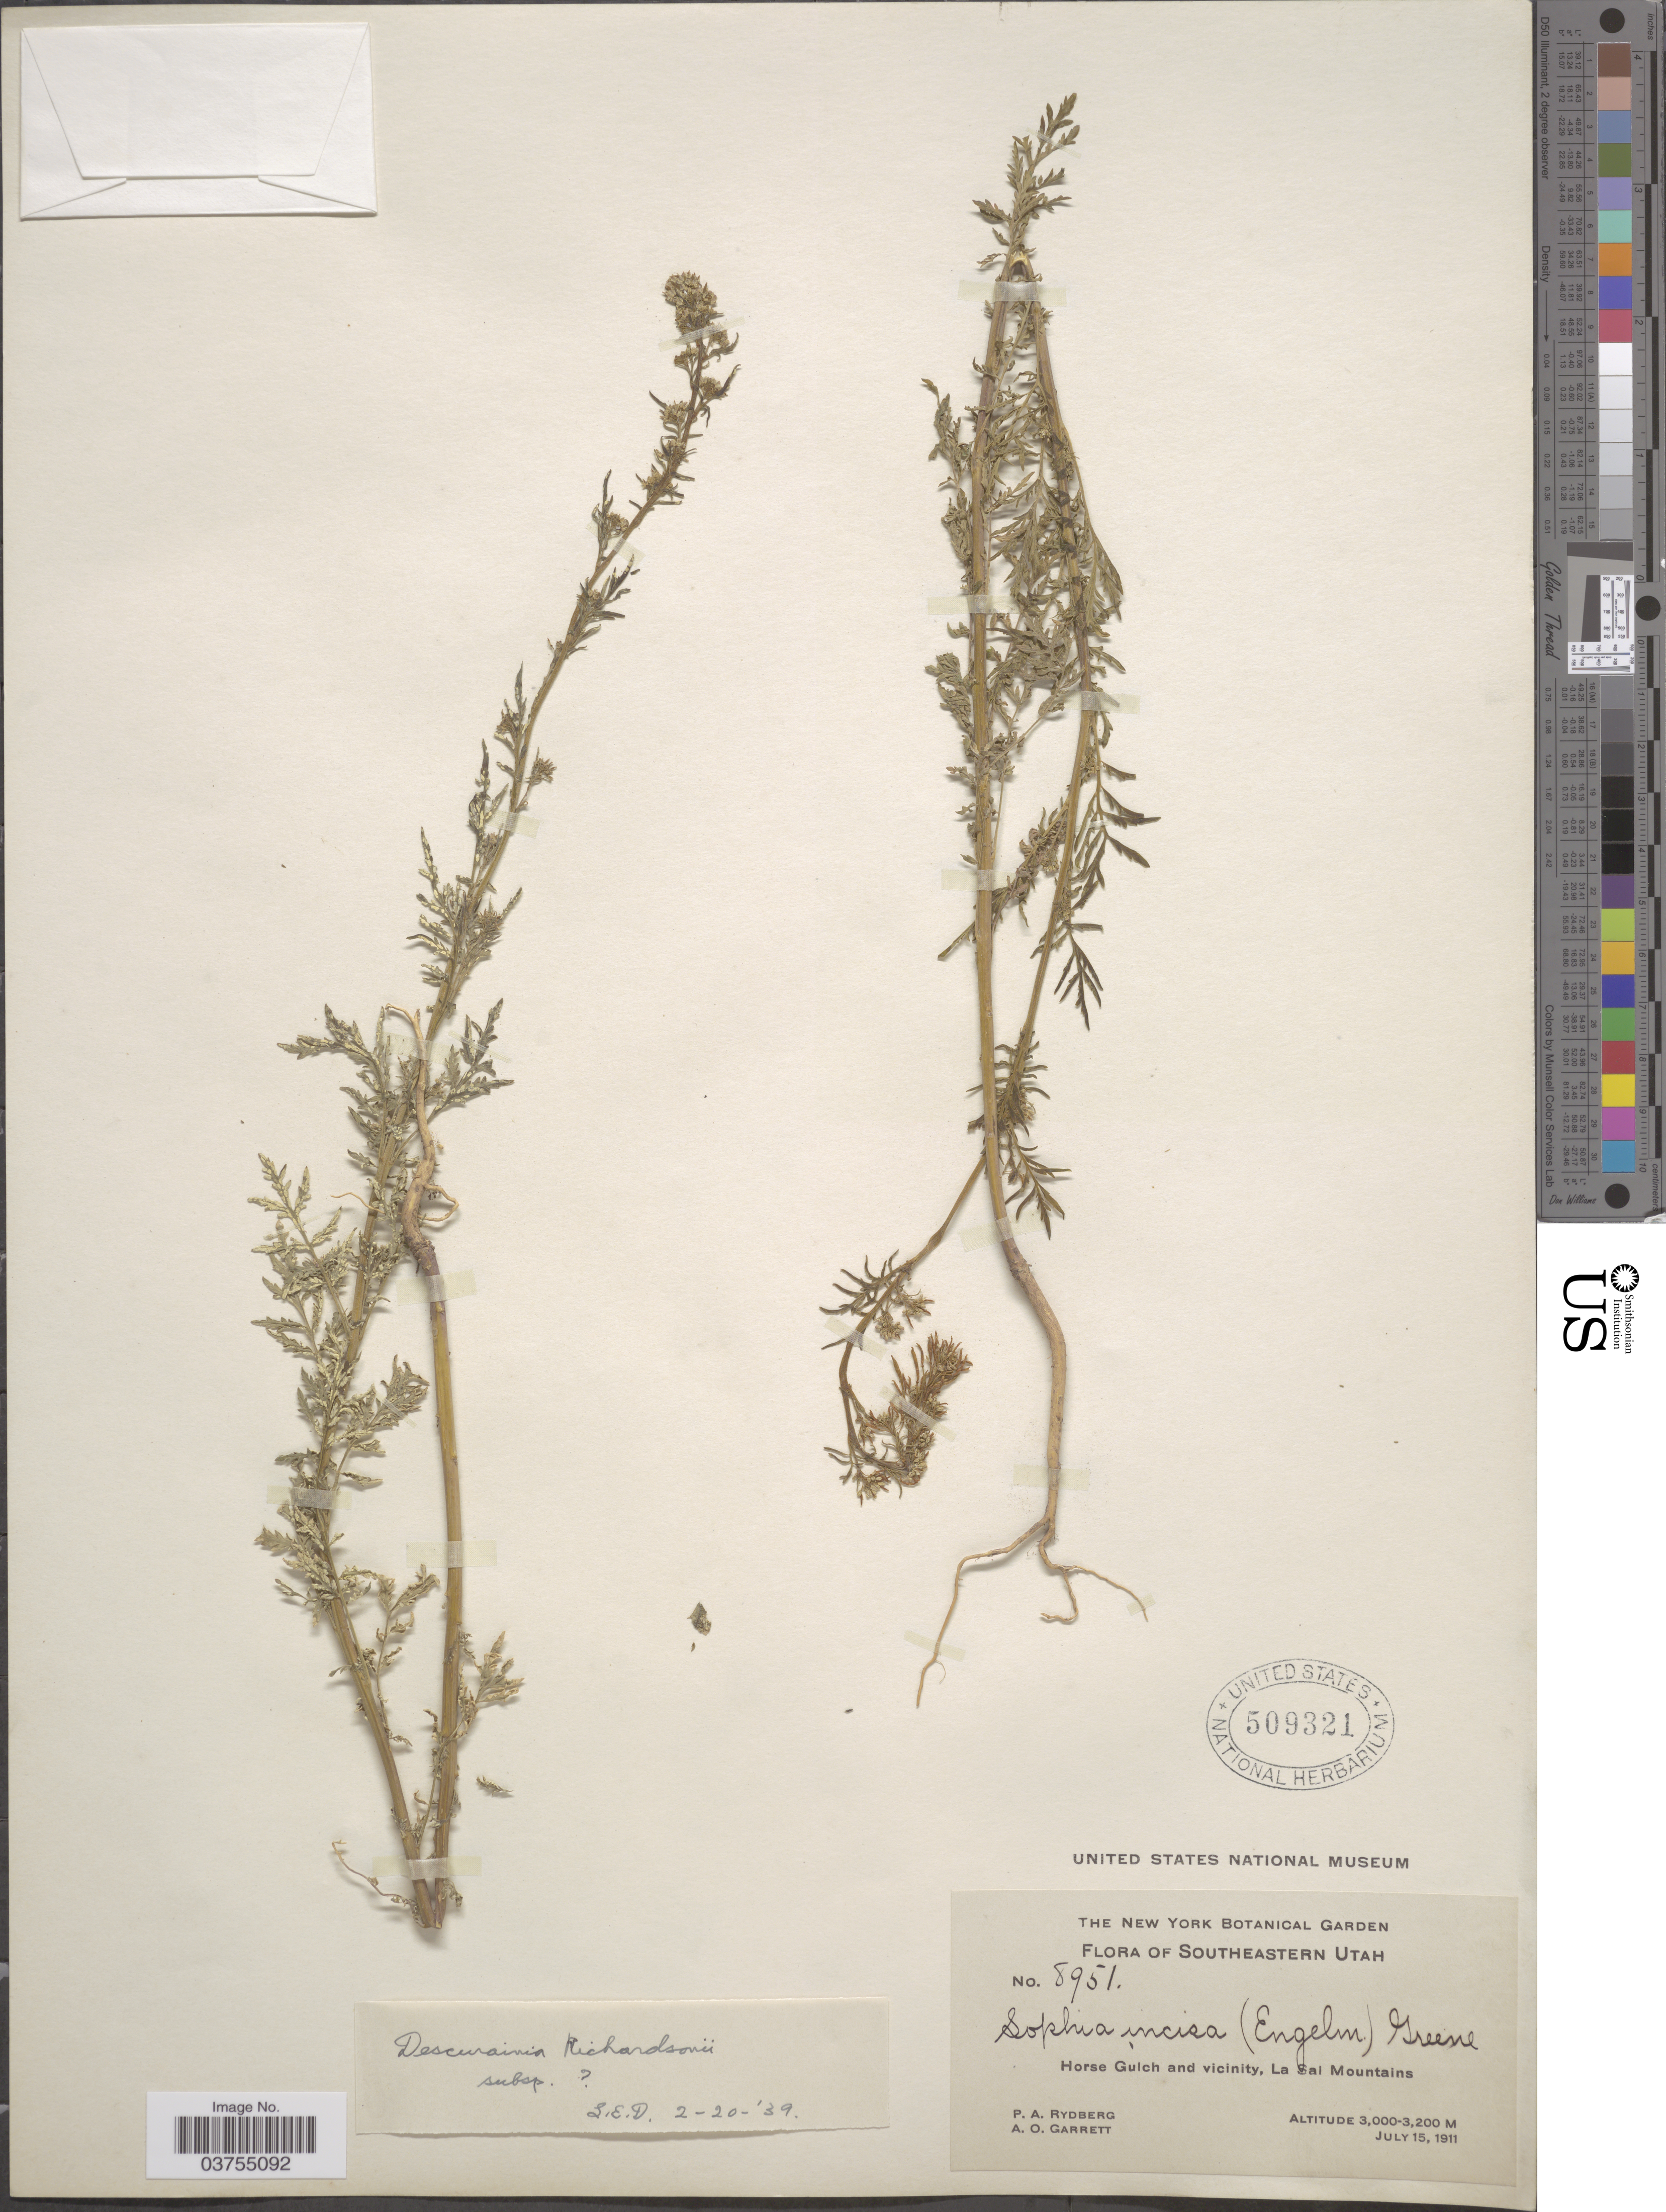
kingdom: Plantae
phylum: Tracheophyta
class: Magnoliopsida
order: Brassicales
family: Brassicaceae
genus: Descurainia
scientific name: Descurainia richardsonii subsp. procera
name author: (Greene) Detling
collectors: P. A. Rydberg & A. O. Garrett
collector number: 8951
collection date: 1911-07-15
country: United States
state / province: Utah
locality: Southeastern Utah. Horse Gulch and vicinity, La Sal Mountains.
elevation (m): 3000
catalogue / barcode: US 509321